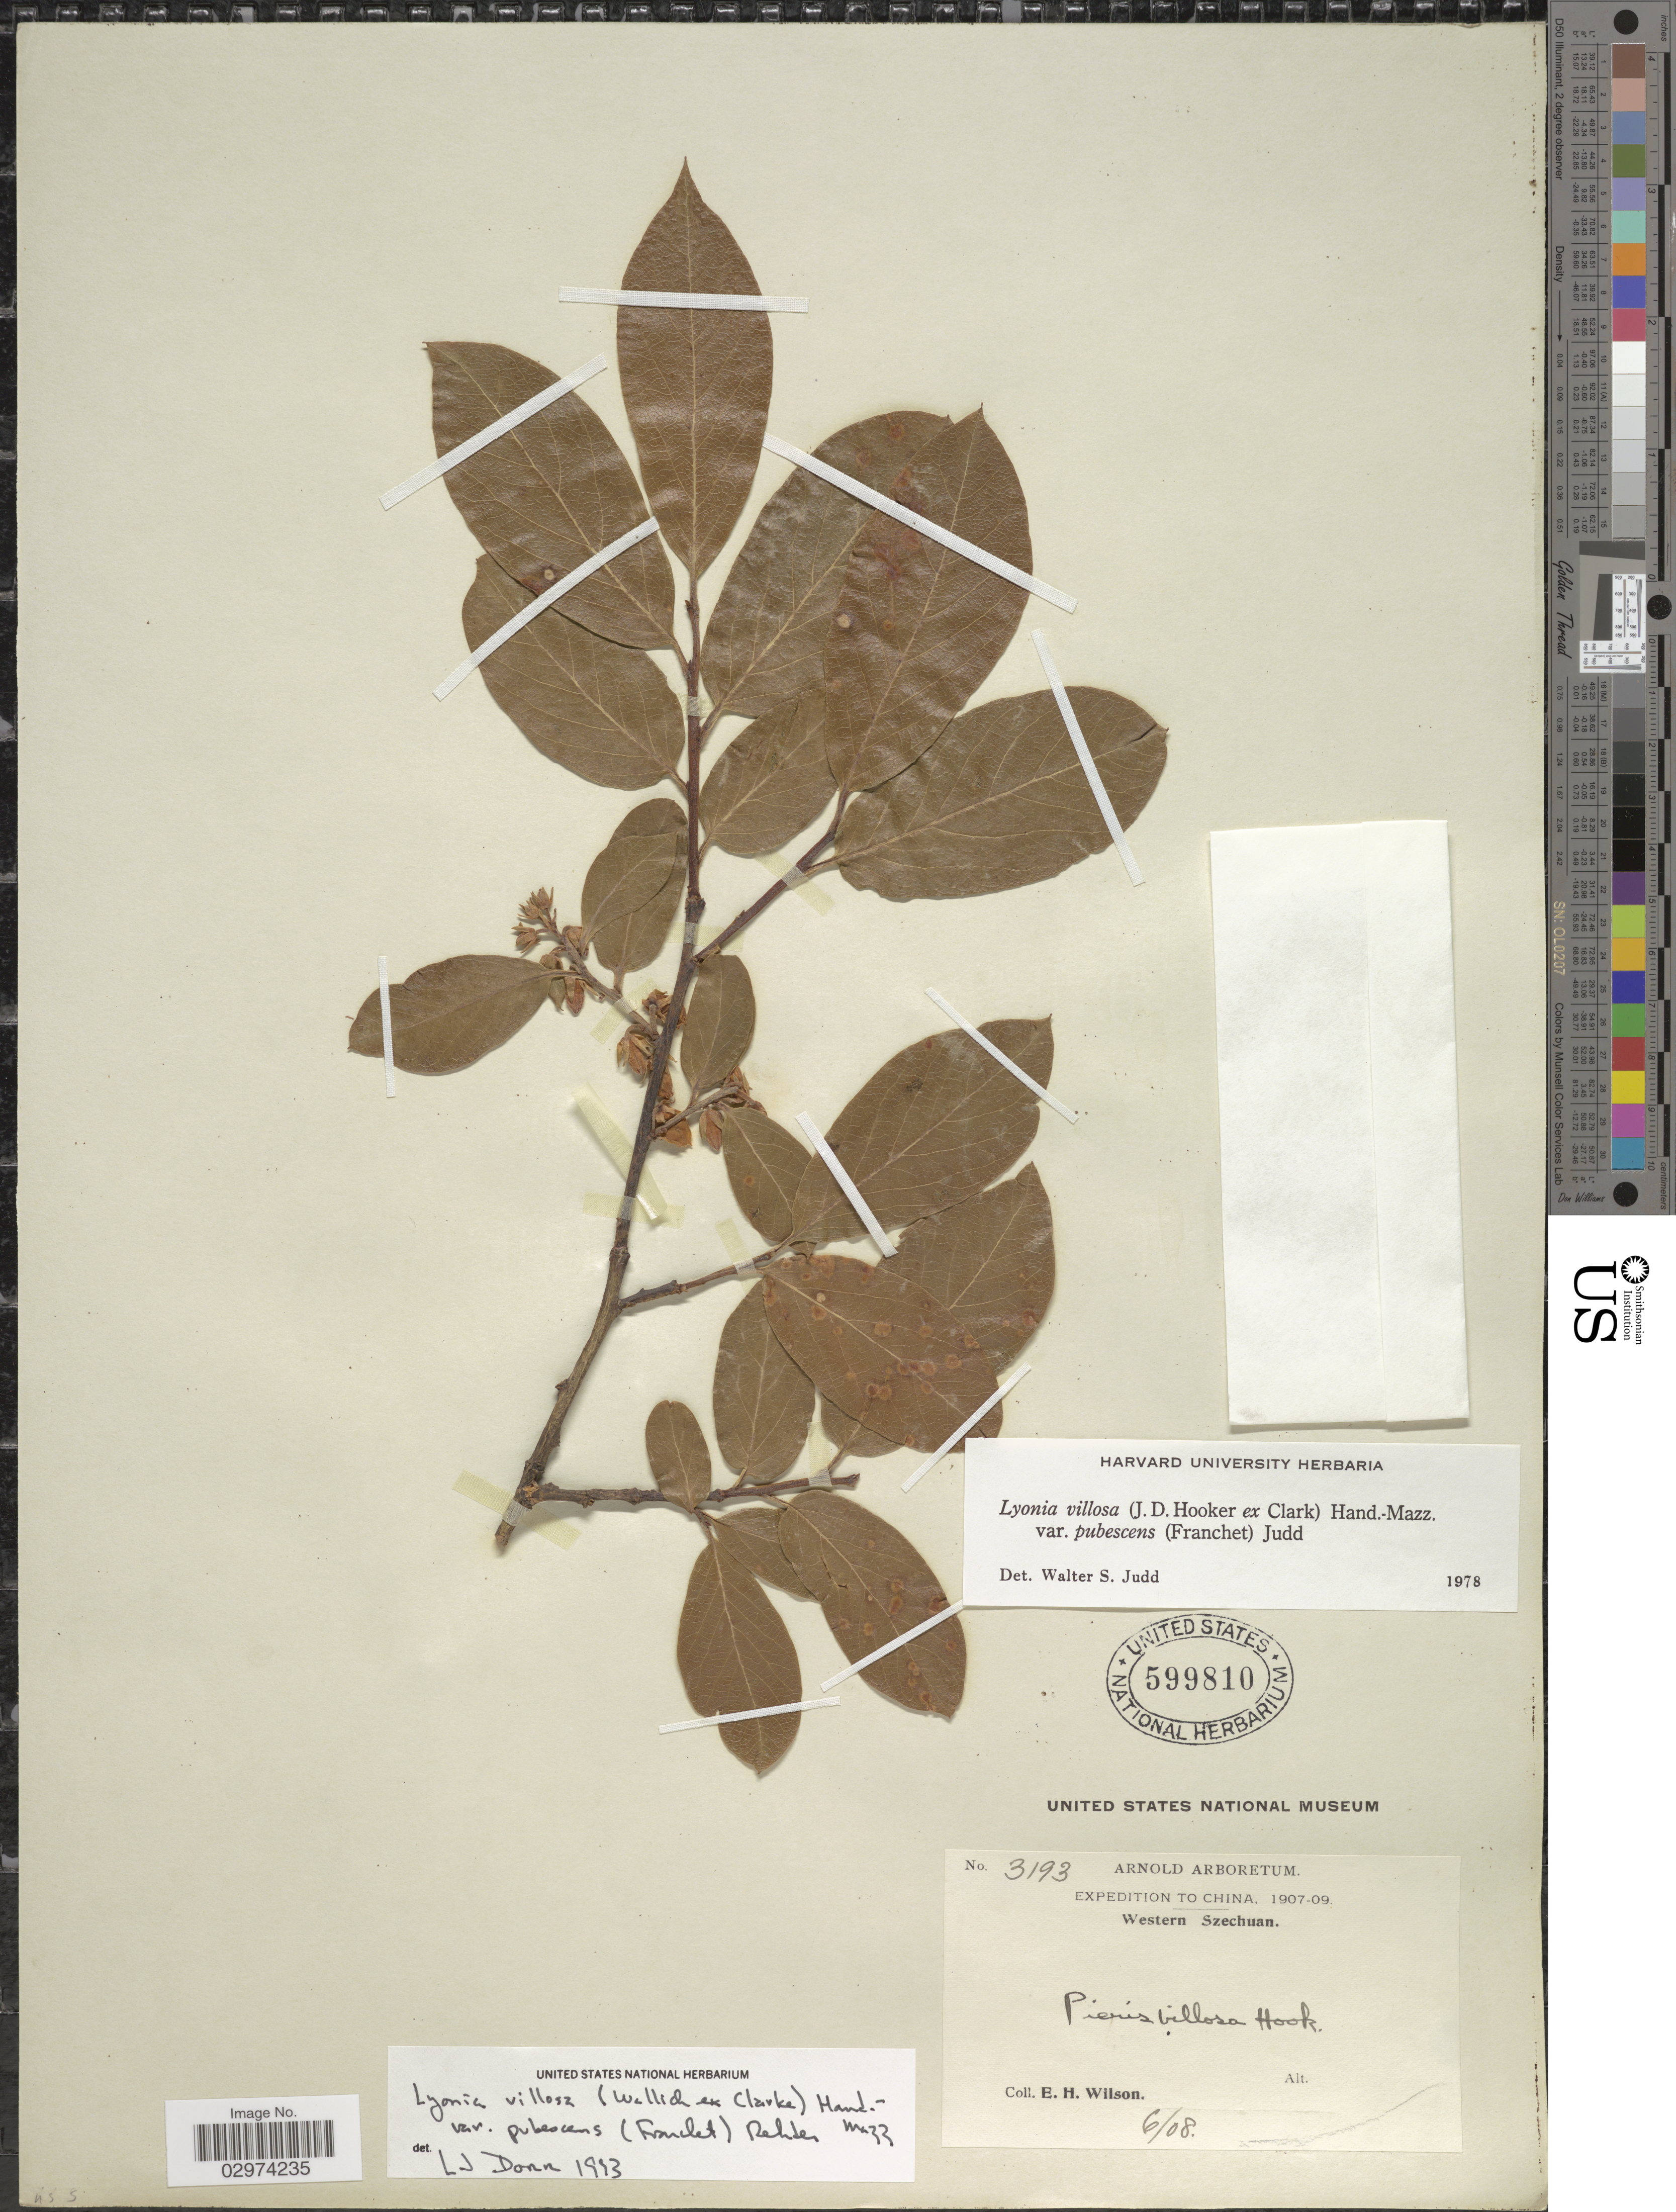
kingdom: Plantae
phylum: Tracheophyta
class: Magnoliopsida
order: Ericales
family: Ericaceae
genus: Lyonia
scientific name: Lyonia villosa var. pubescens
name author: (Franch.) Rehder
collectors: E. Wilson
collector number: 3193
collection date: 1908-06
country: China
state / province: Sichuan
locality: Western Szechuan.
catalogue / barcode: US 599810